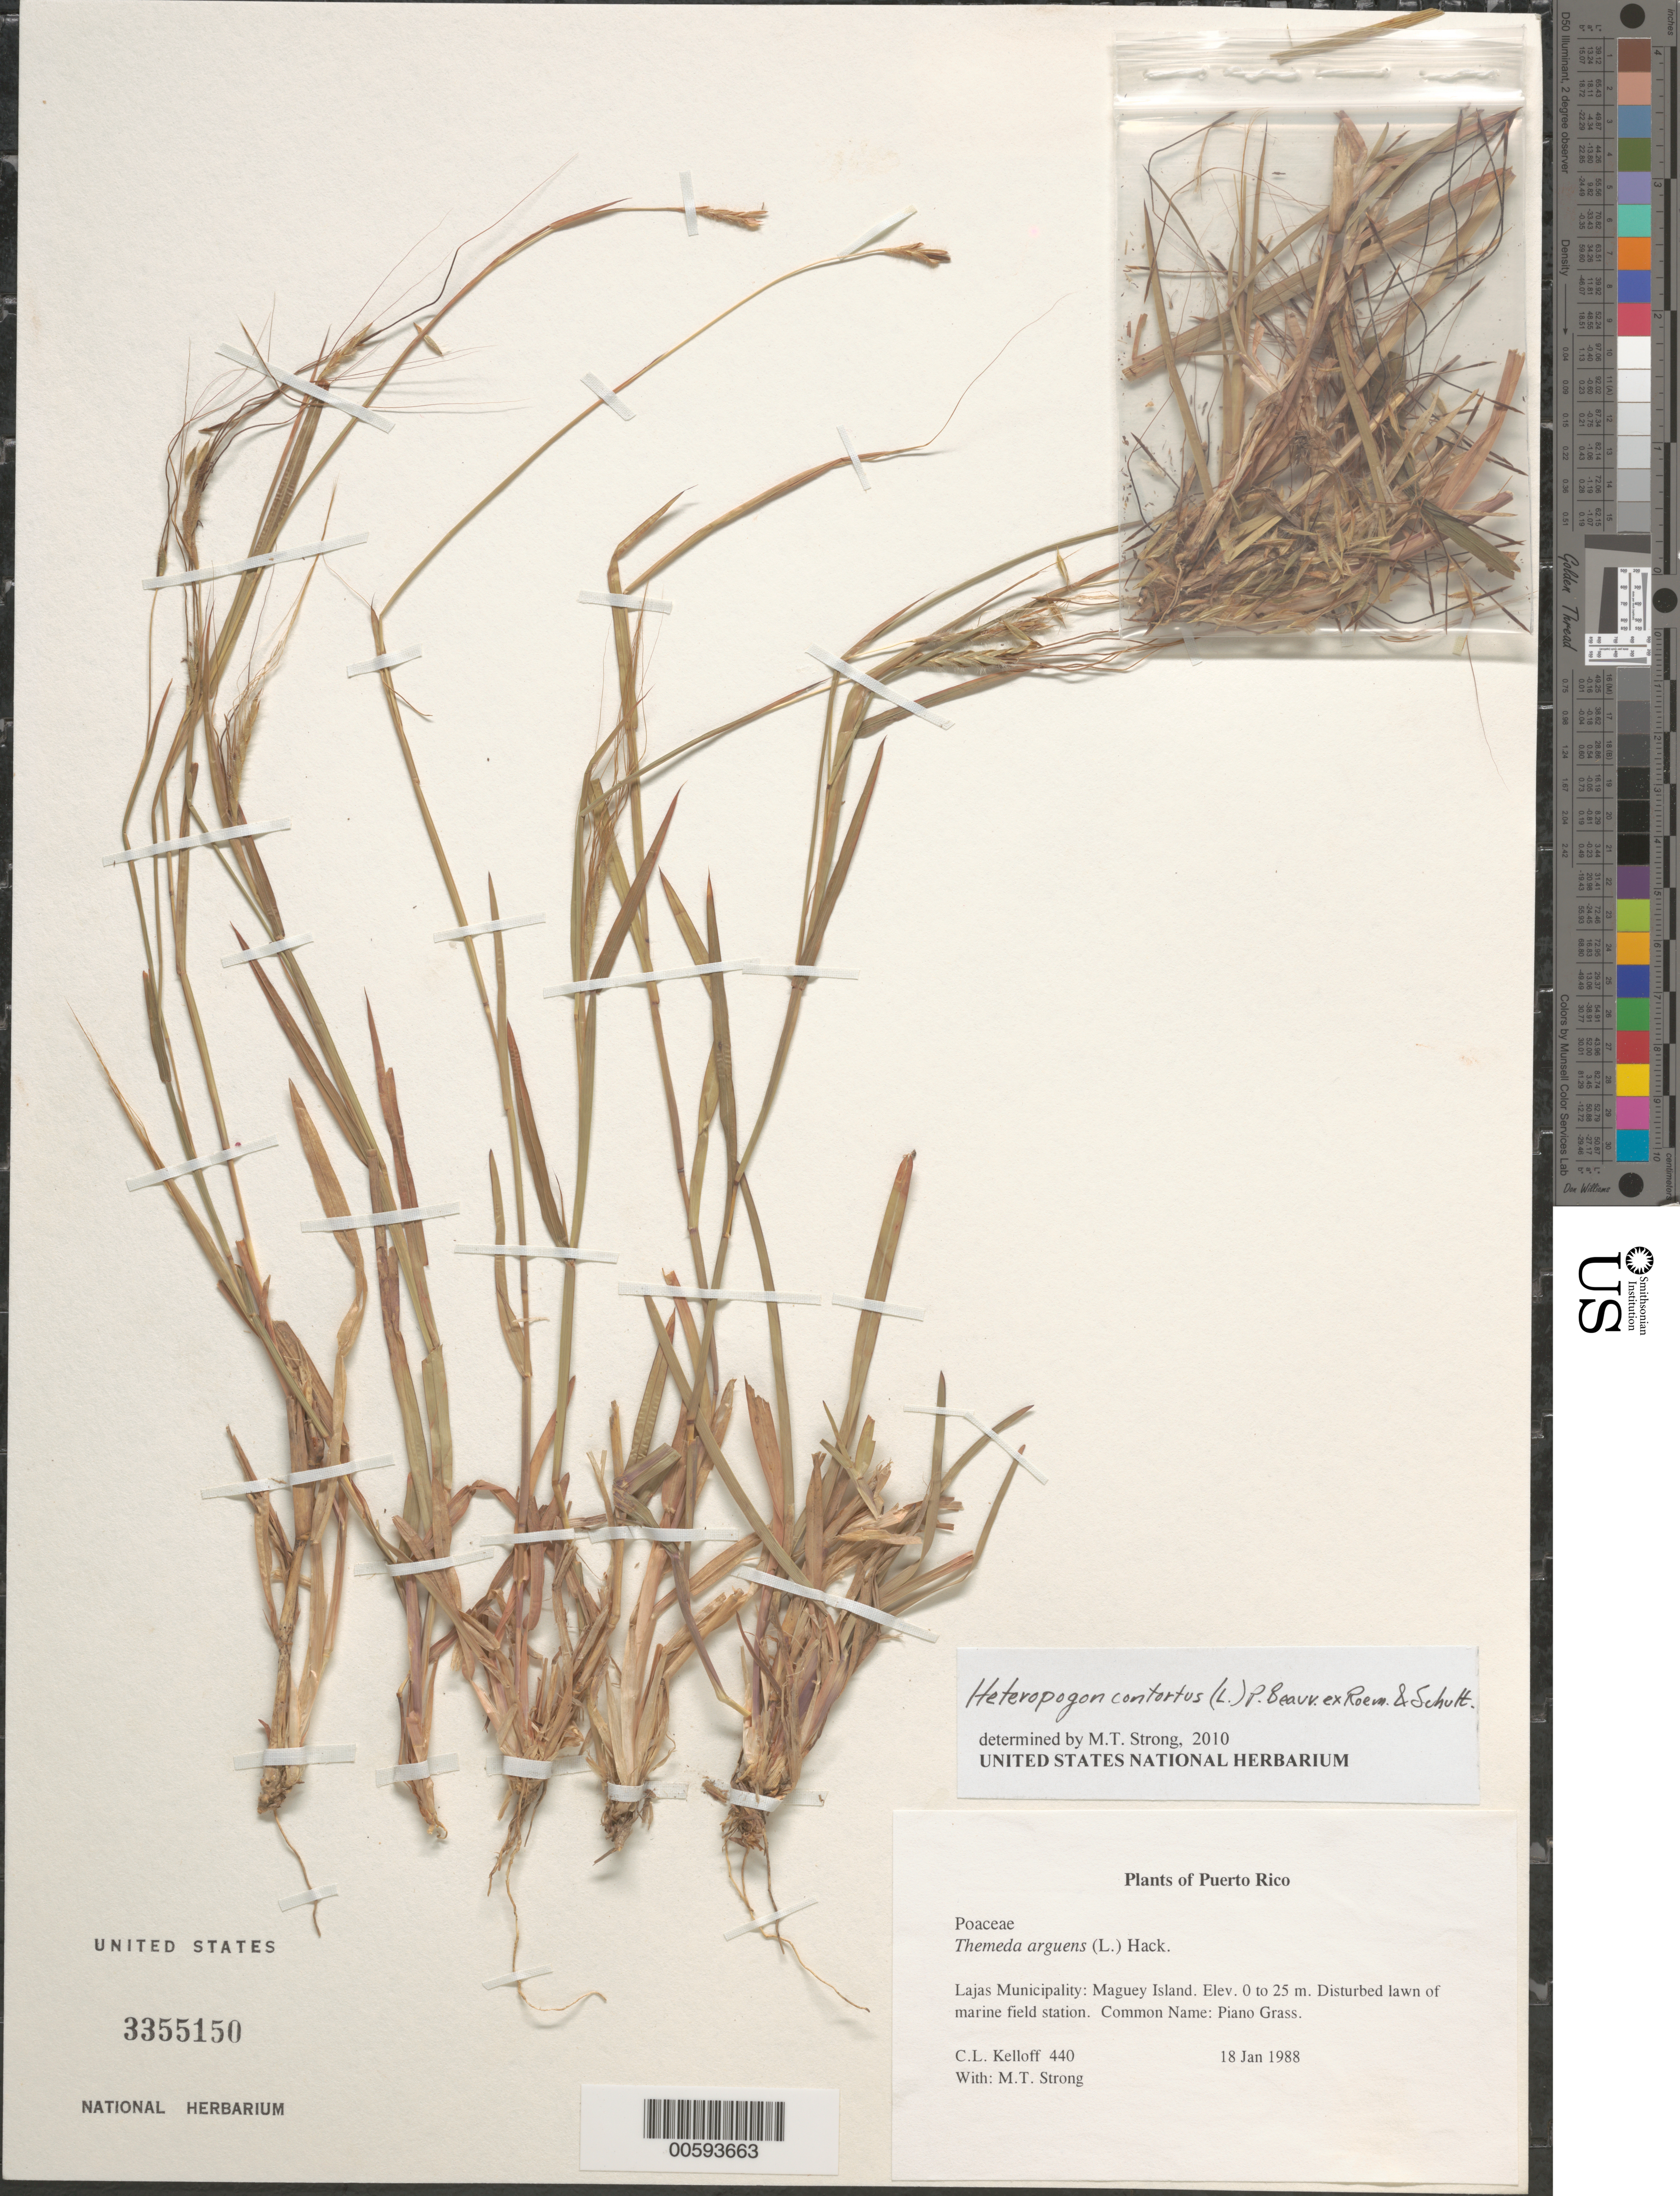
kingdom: Plantae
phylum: Tracheophyta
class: Liliopsida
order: Poales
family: Poaceae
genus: Heteropogon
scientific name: Heteropogon contortus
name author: (L.) P. Beauv. ex Roem. & Schult.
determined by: Strong, M. T., (US), Smithsonian Institution - National Museum of Natural History (UNITED STATES)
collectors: C. L. Kelloff & M. T. Strong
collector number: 440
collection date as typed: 18 Jan 1988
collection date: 1988-01-18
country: Puerto Rico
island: Magueyes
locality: Lajas Municipality: Magueyes Island.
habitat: Disturbed lawn of marine field station.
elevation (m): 0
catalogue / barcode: US 3355150